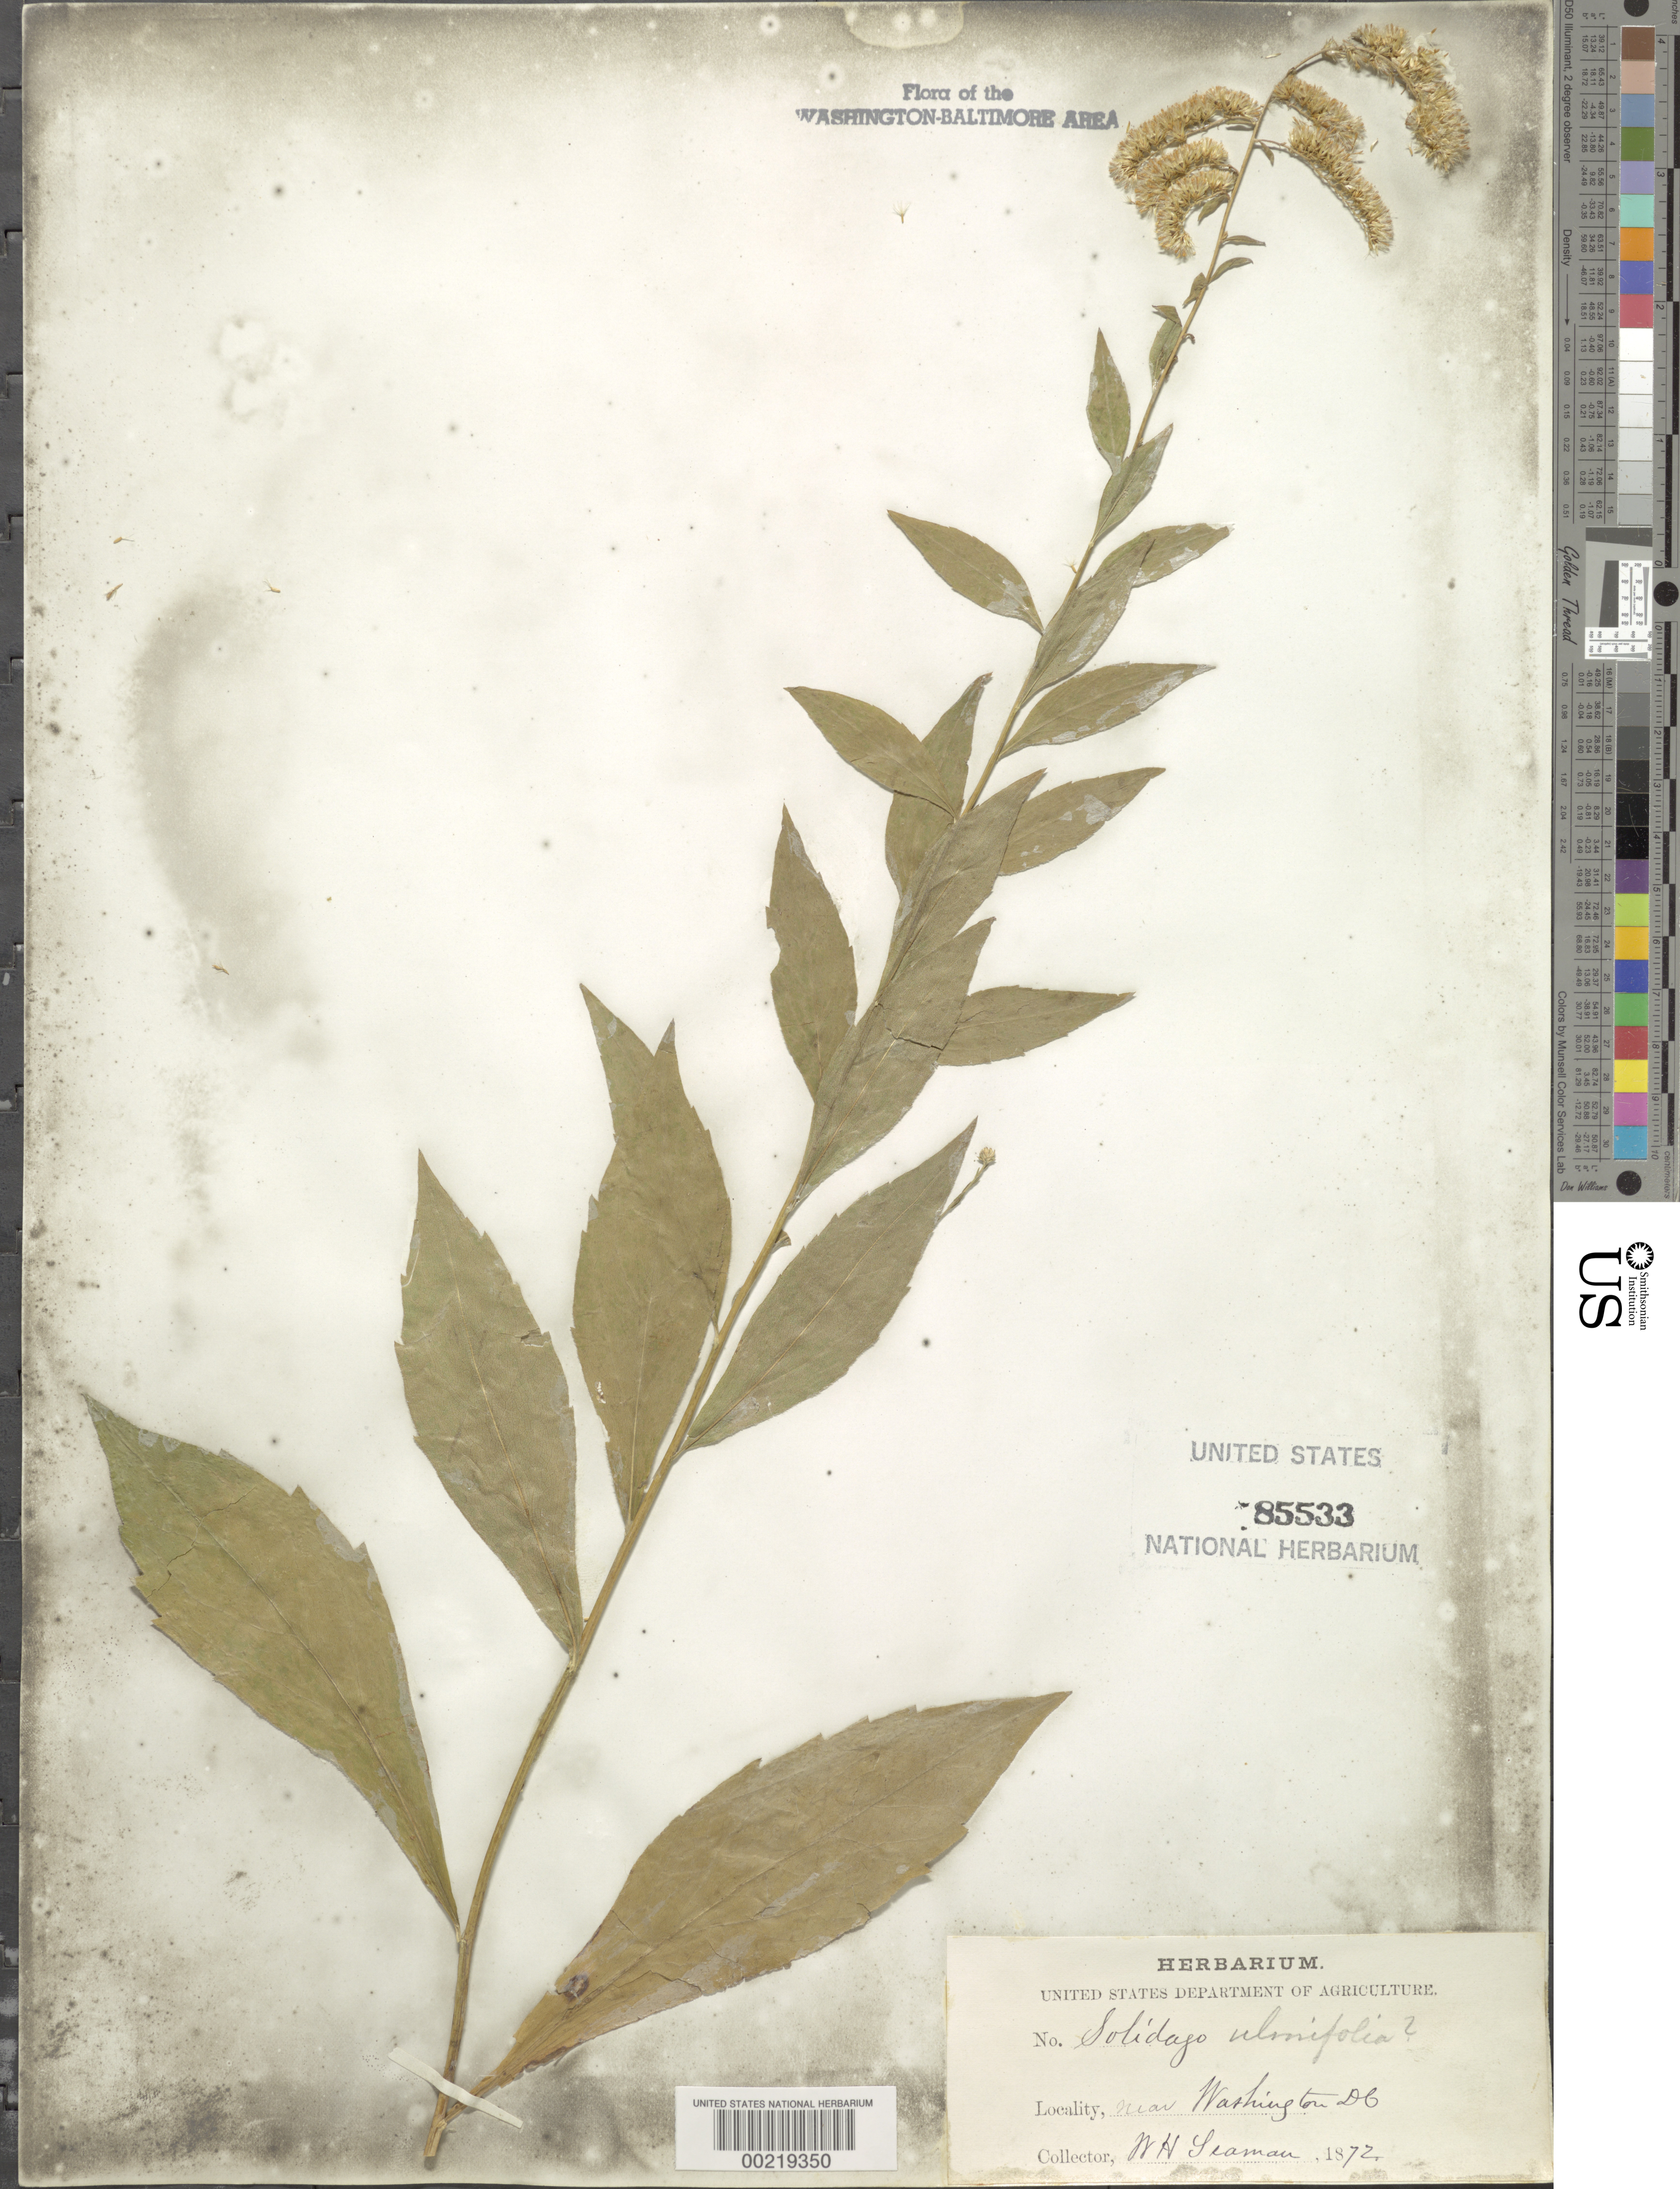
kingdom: Plantae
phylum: Tracheophyta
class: Magnoliopsida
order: Asterales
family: Asteraceae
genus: Solidago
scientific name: Solidago ulmifolia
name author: Muhl. ex Willd.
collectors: W. Seaman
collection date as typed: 1872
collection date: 1872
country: United States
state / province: District of Columbia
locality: DC vicinity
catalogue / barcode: US 85533